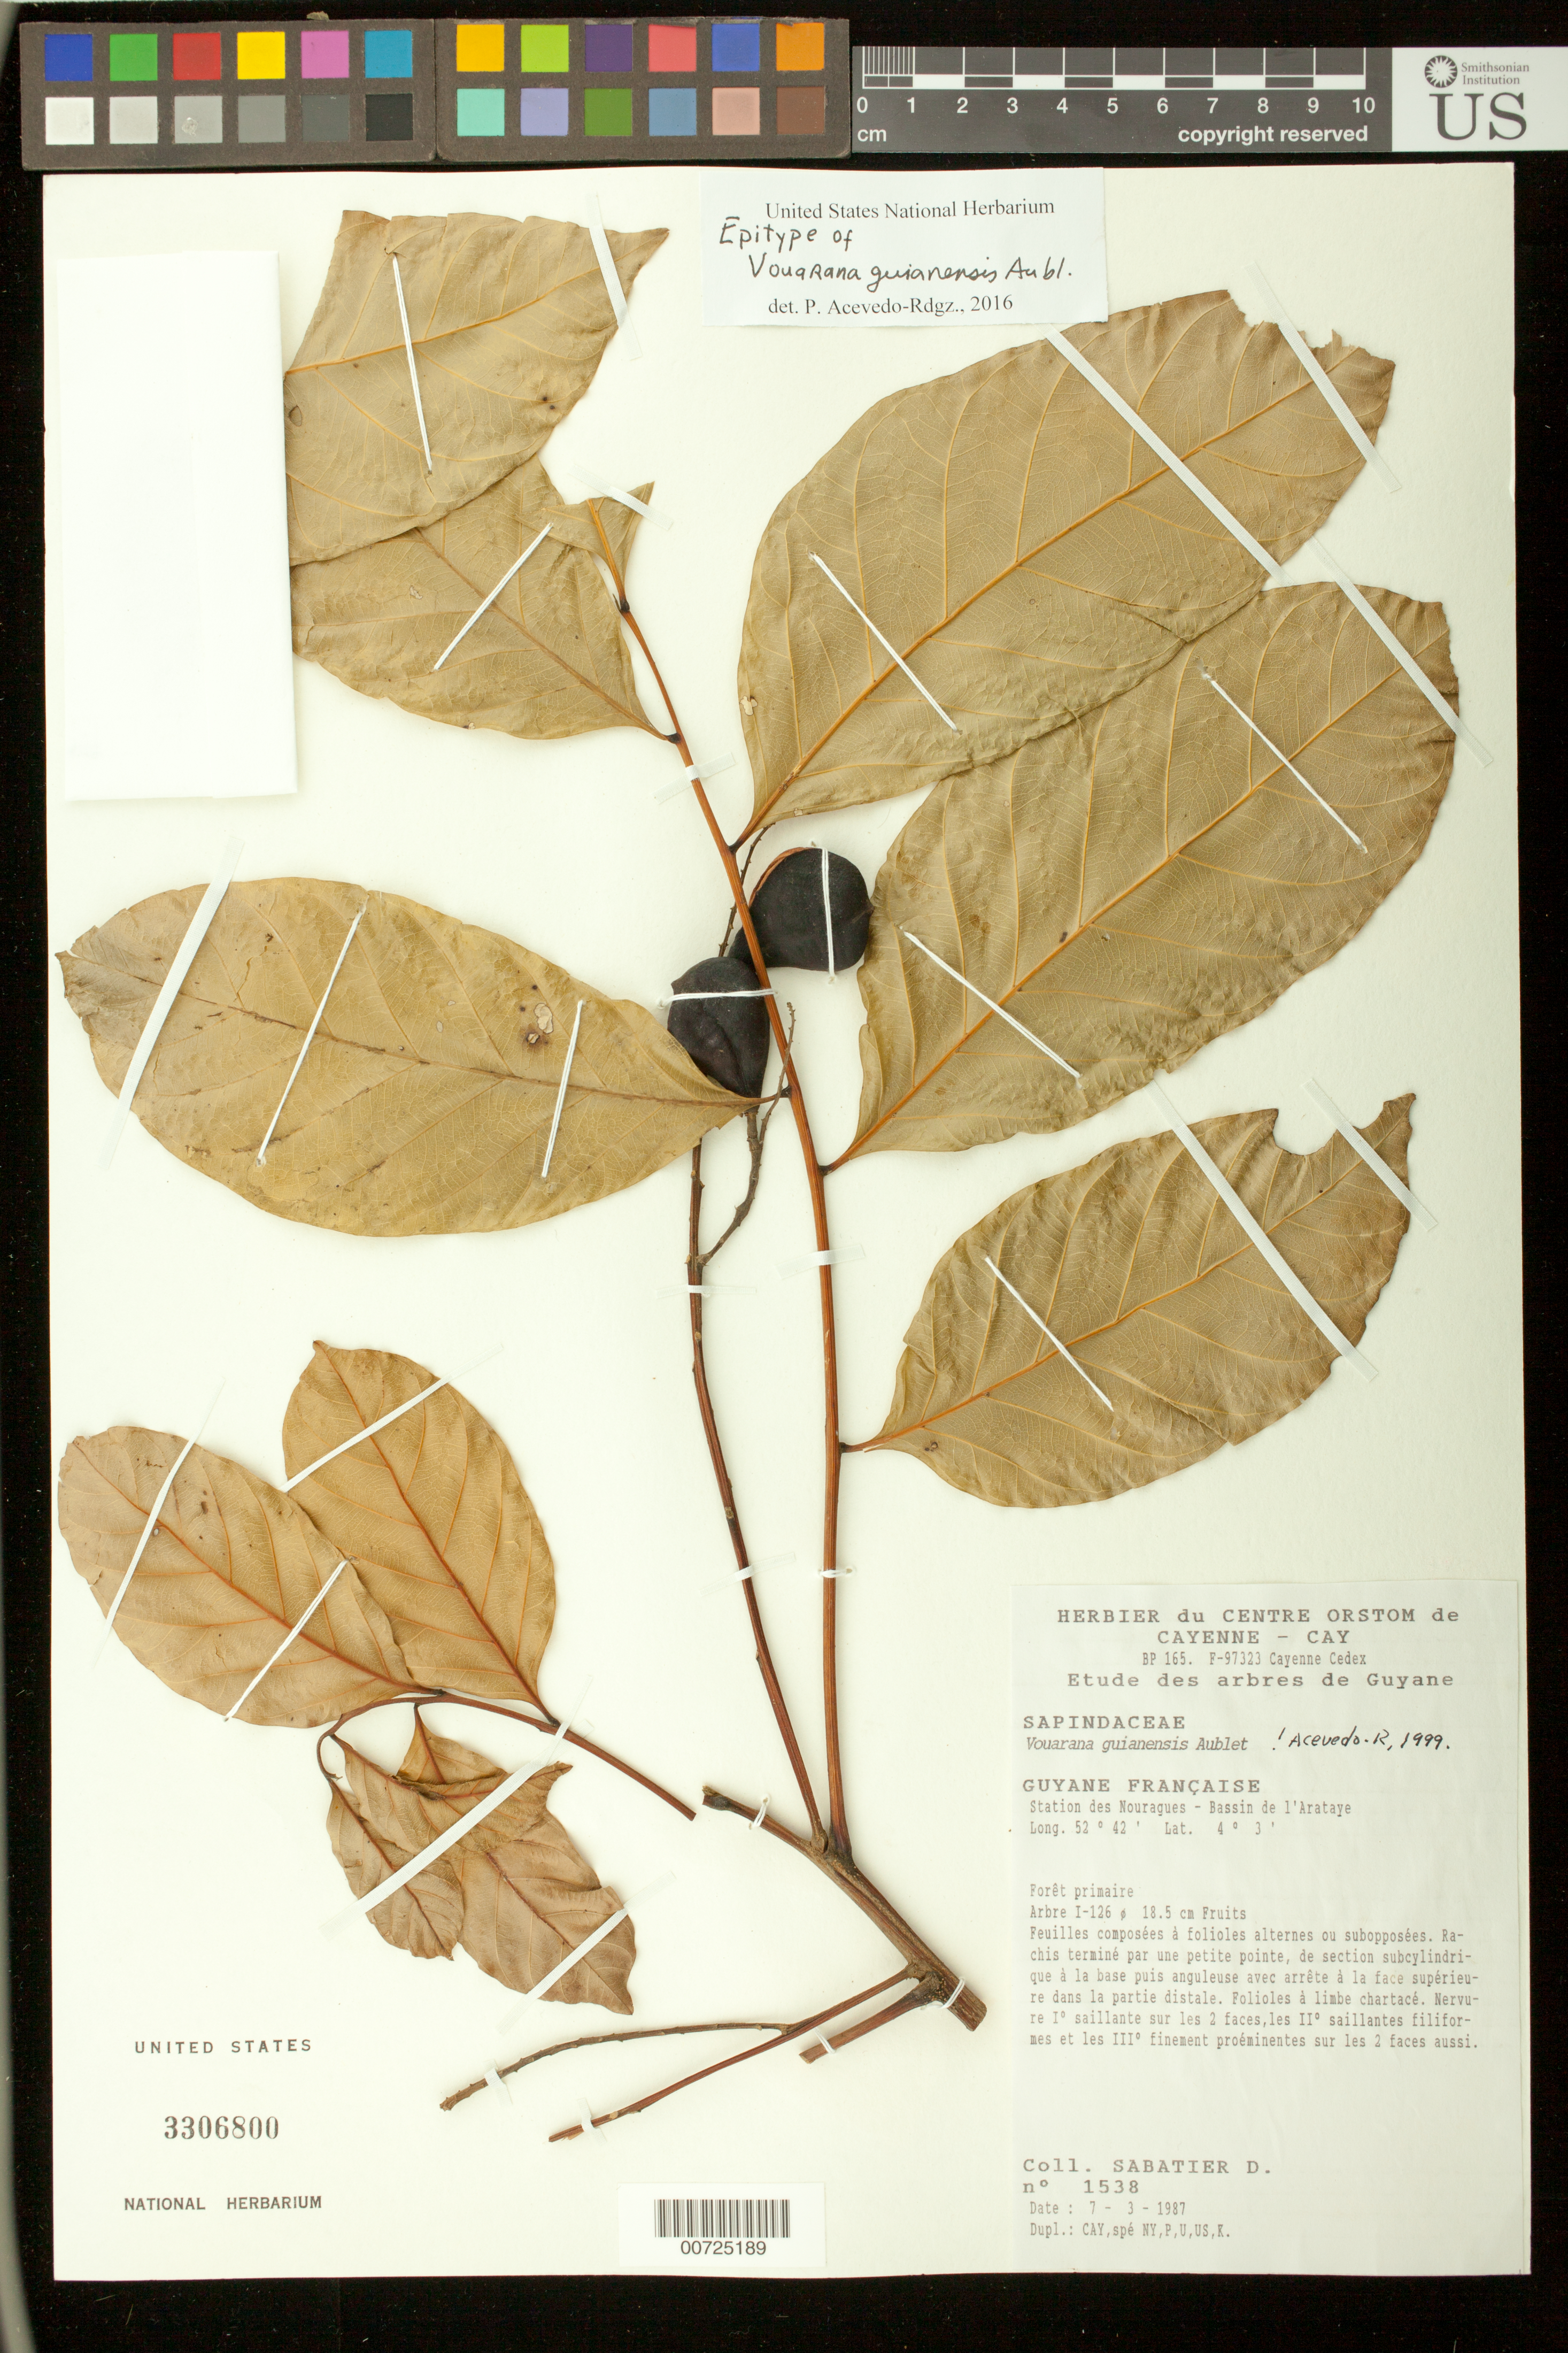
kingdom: Plantae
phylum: Tracheophyta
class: Magnoliopsida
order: Sapindales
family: Sapindaceae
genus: Vouarana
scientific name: Vouarana guianensis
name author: Aubl.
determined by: Acevedo-Rodríguez, P., (BOT), Smithsonian Institution - National Museum of Natural History (UNITED STATES)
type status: Epitype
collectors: D. Sabatier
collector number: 1538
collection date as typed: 7 - 3 - 1987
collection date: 1987-03-07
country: French Guiana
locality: Station des Nouragues - Bassi de l'Arataye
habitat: Forêt primaire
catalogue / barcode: US 3306800